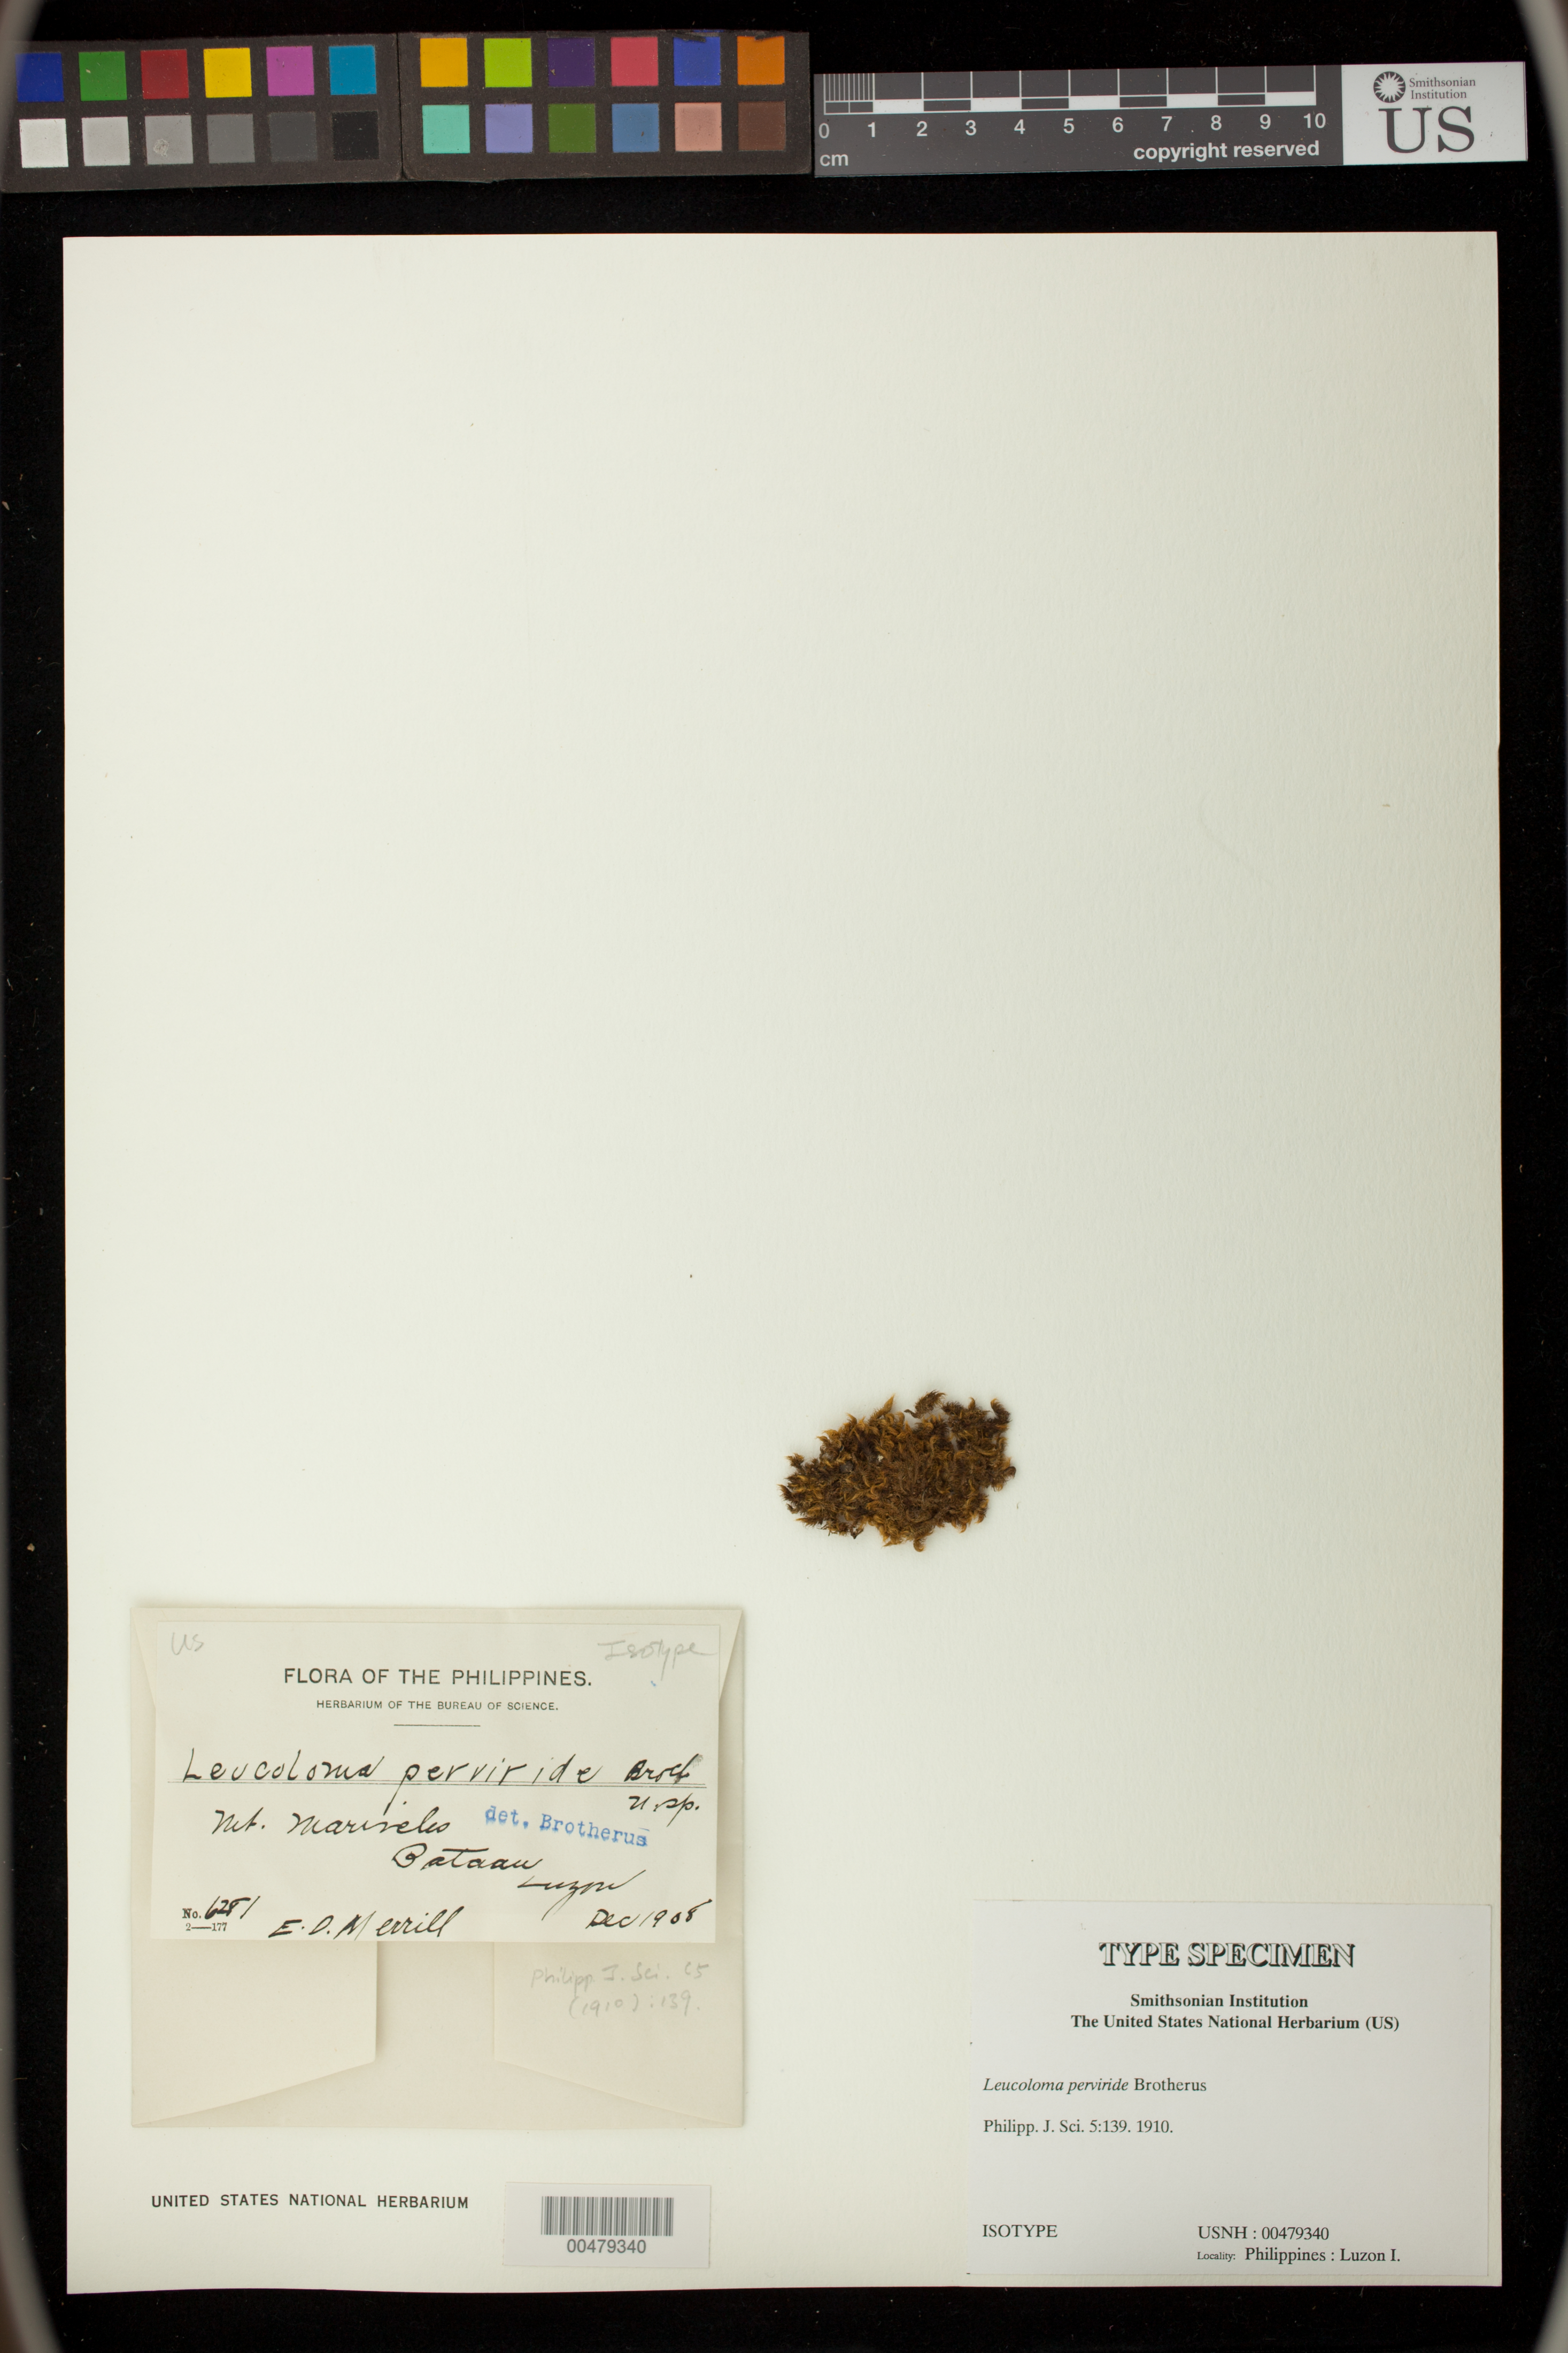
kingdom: Plantae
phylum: Bryophyta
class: Bryopsida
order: Dicranales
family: Dicranaceae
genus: Leucoloma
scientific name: Leucoloma perviride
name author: Broth.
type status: Isotype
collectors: E. D. Merrill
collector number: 6281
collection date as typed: Dec 1905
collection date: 1905-12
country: Philippines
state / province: Central Luzon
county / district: Bataan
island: Luzon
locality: Mt. Mariveles.